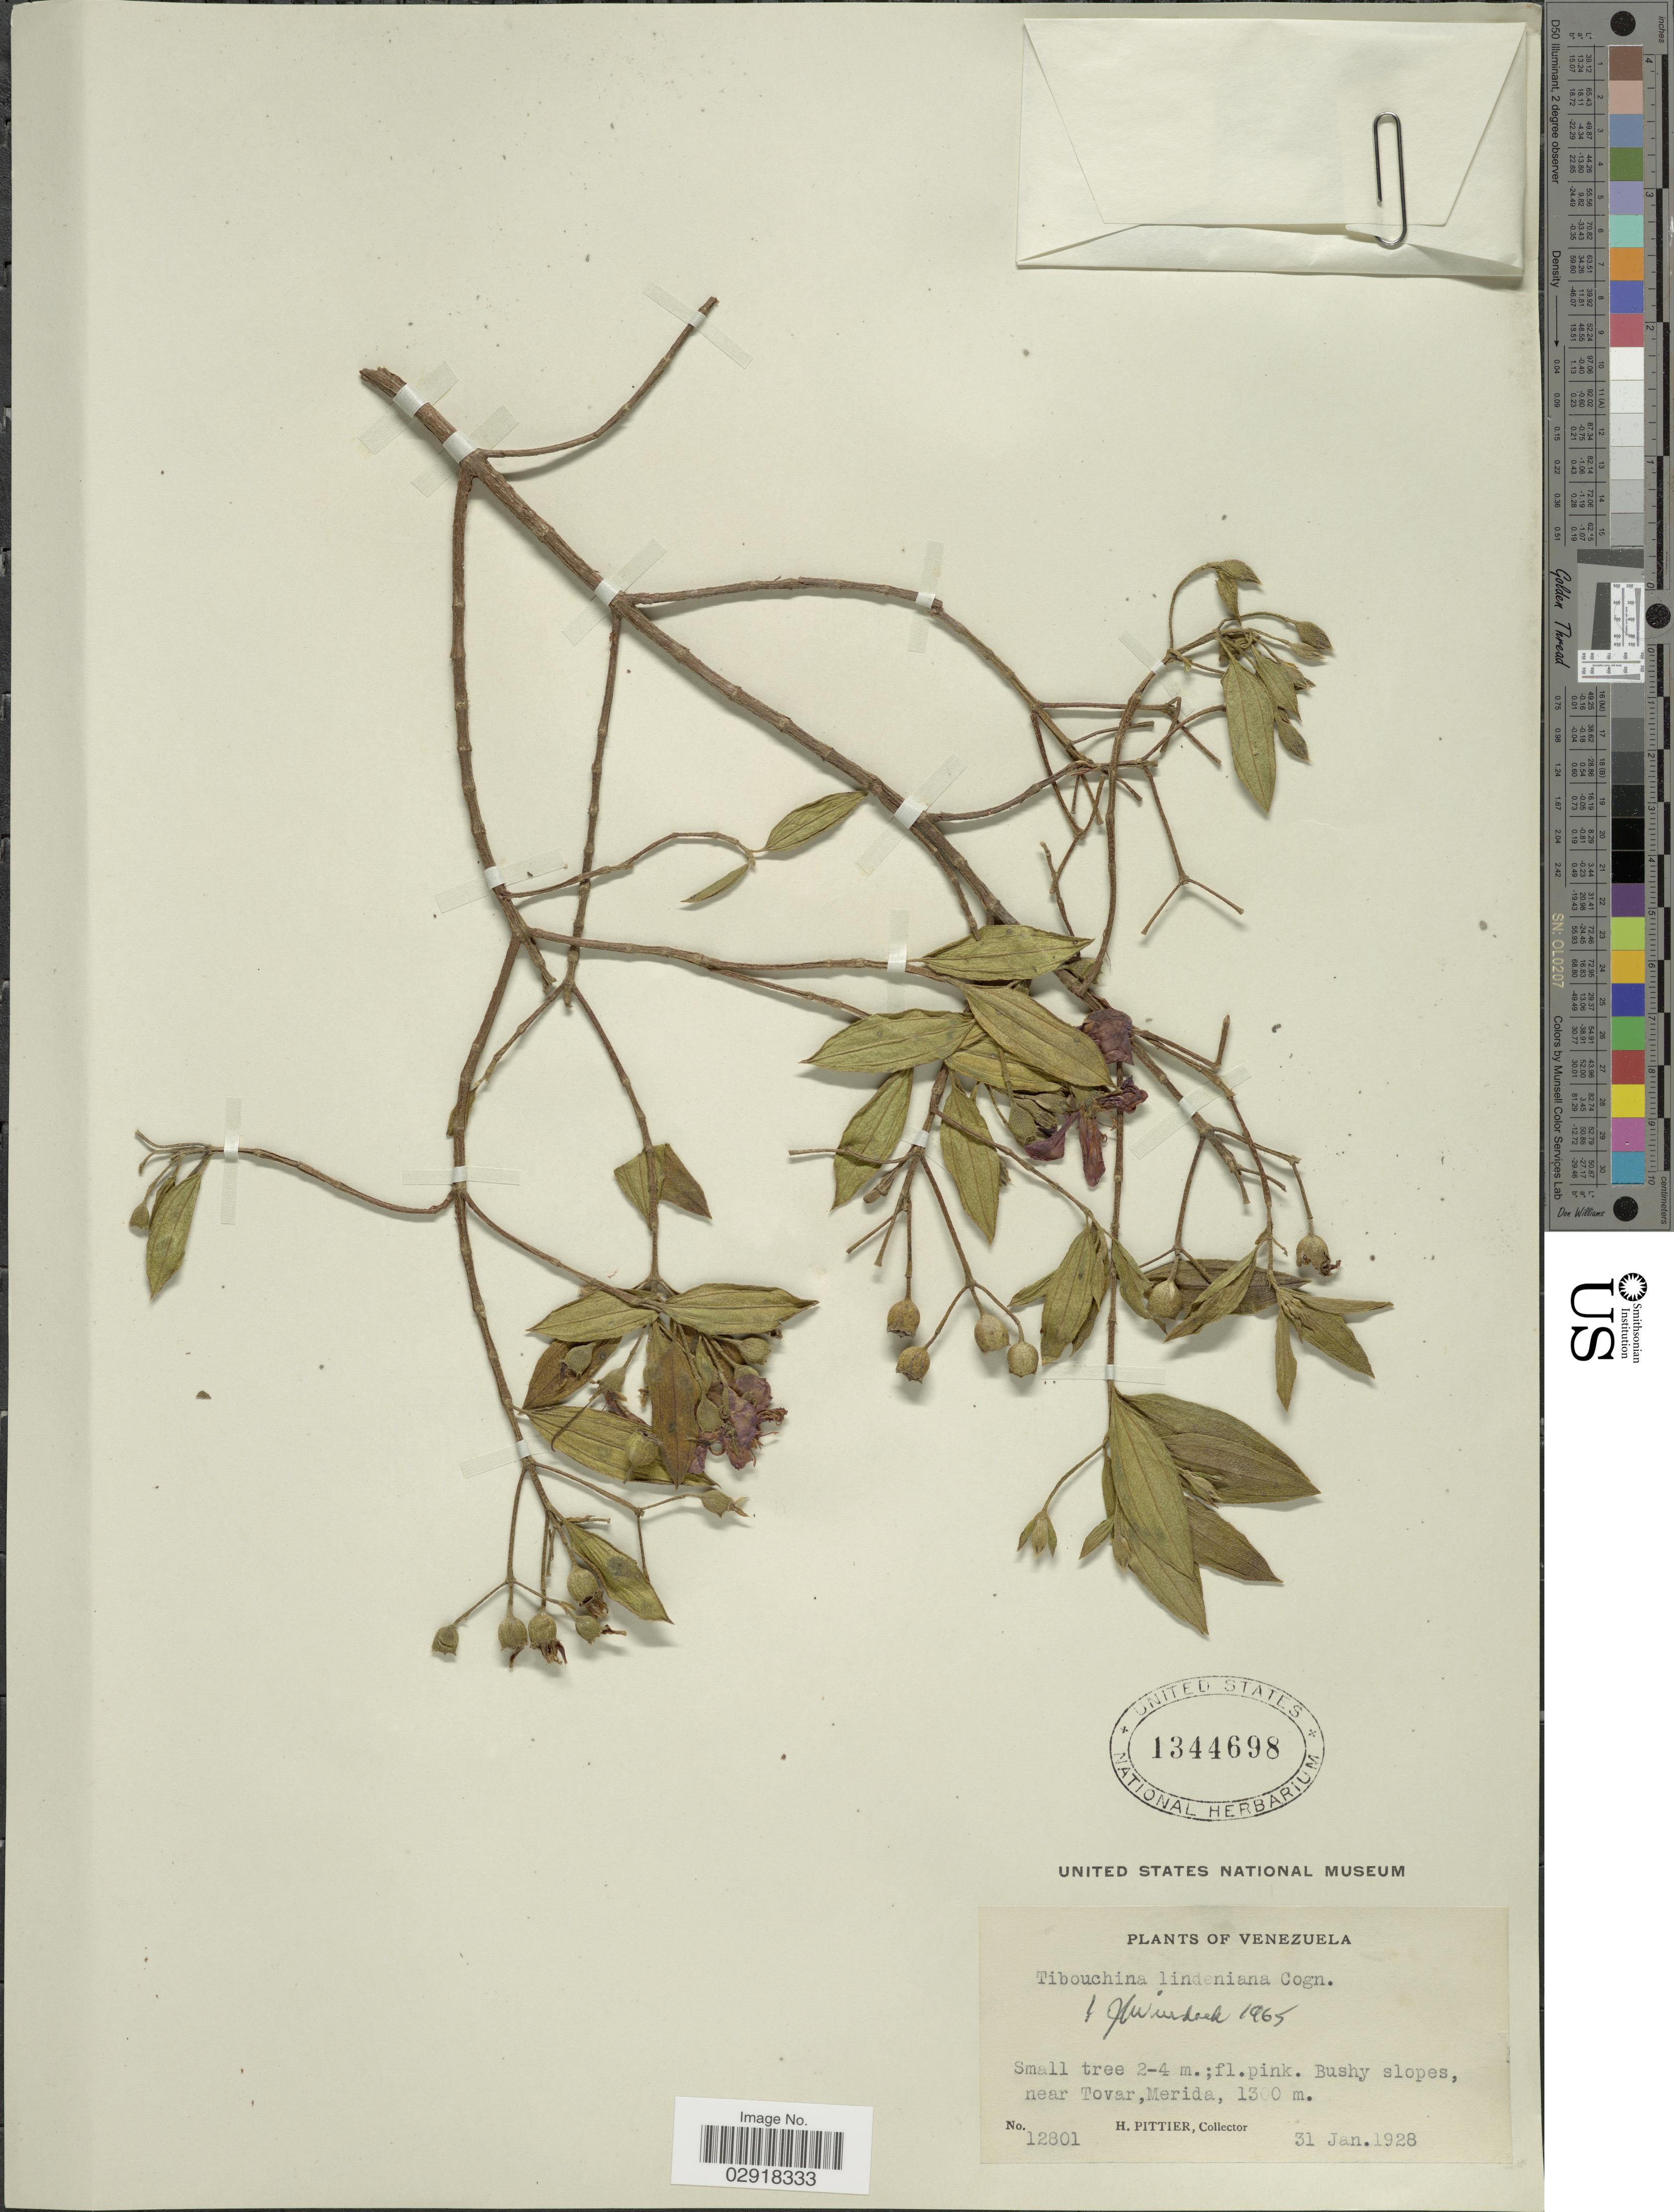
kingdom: Plantae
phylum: Tracheophyta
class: Magnoliopsida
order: Myrtales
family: Melastomataceae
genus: Pleroma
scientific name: Pleroma martiale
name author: (Cham.) Triana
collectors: H. F. Pittier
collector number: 12801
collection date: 1928-01-31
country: Venezuela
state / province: Mérida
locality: Bushy slopes, near Tovar.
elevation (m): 1300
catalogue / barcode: US 1344698